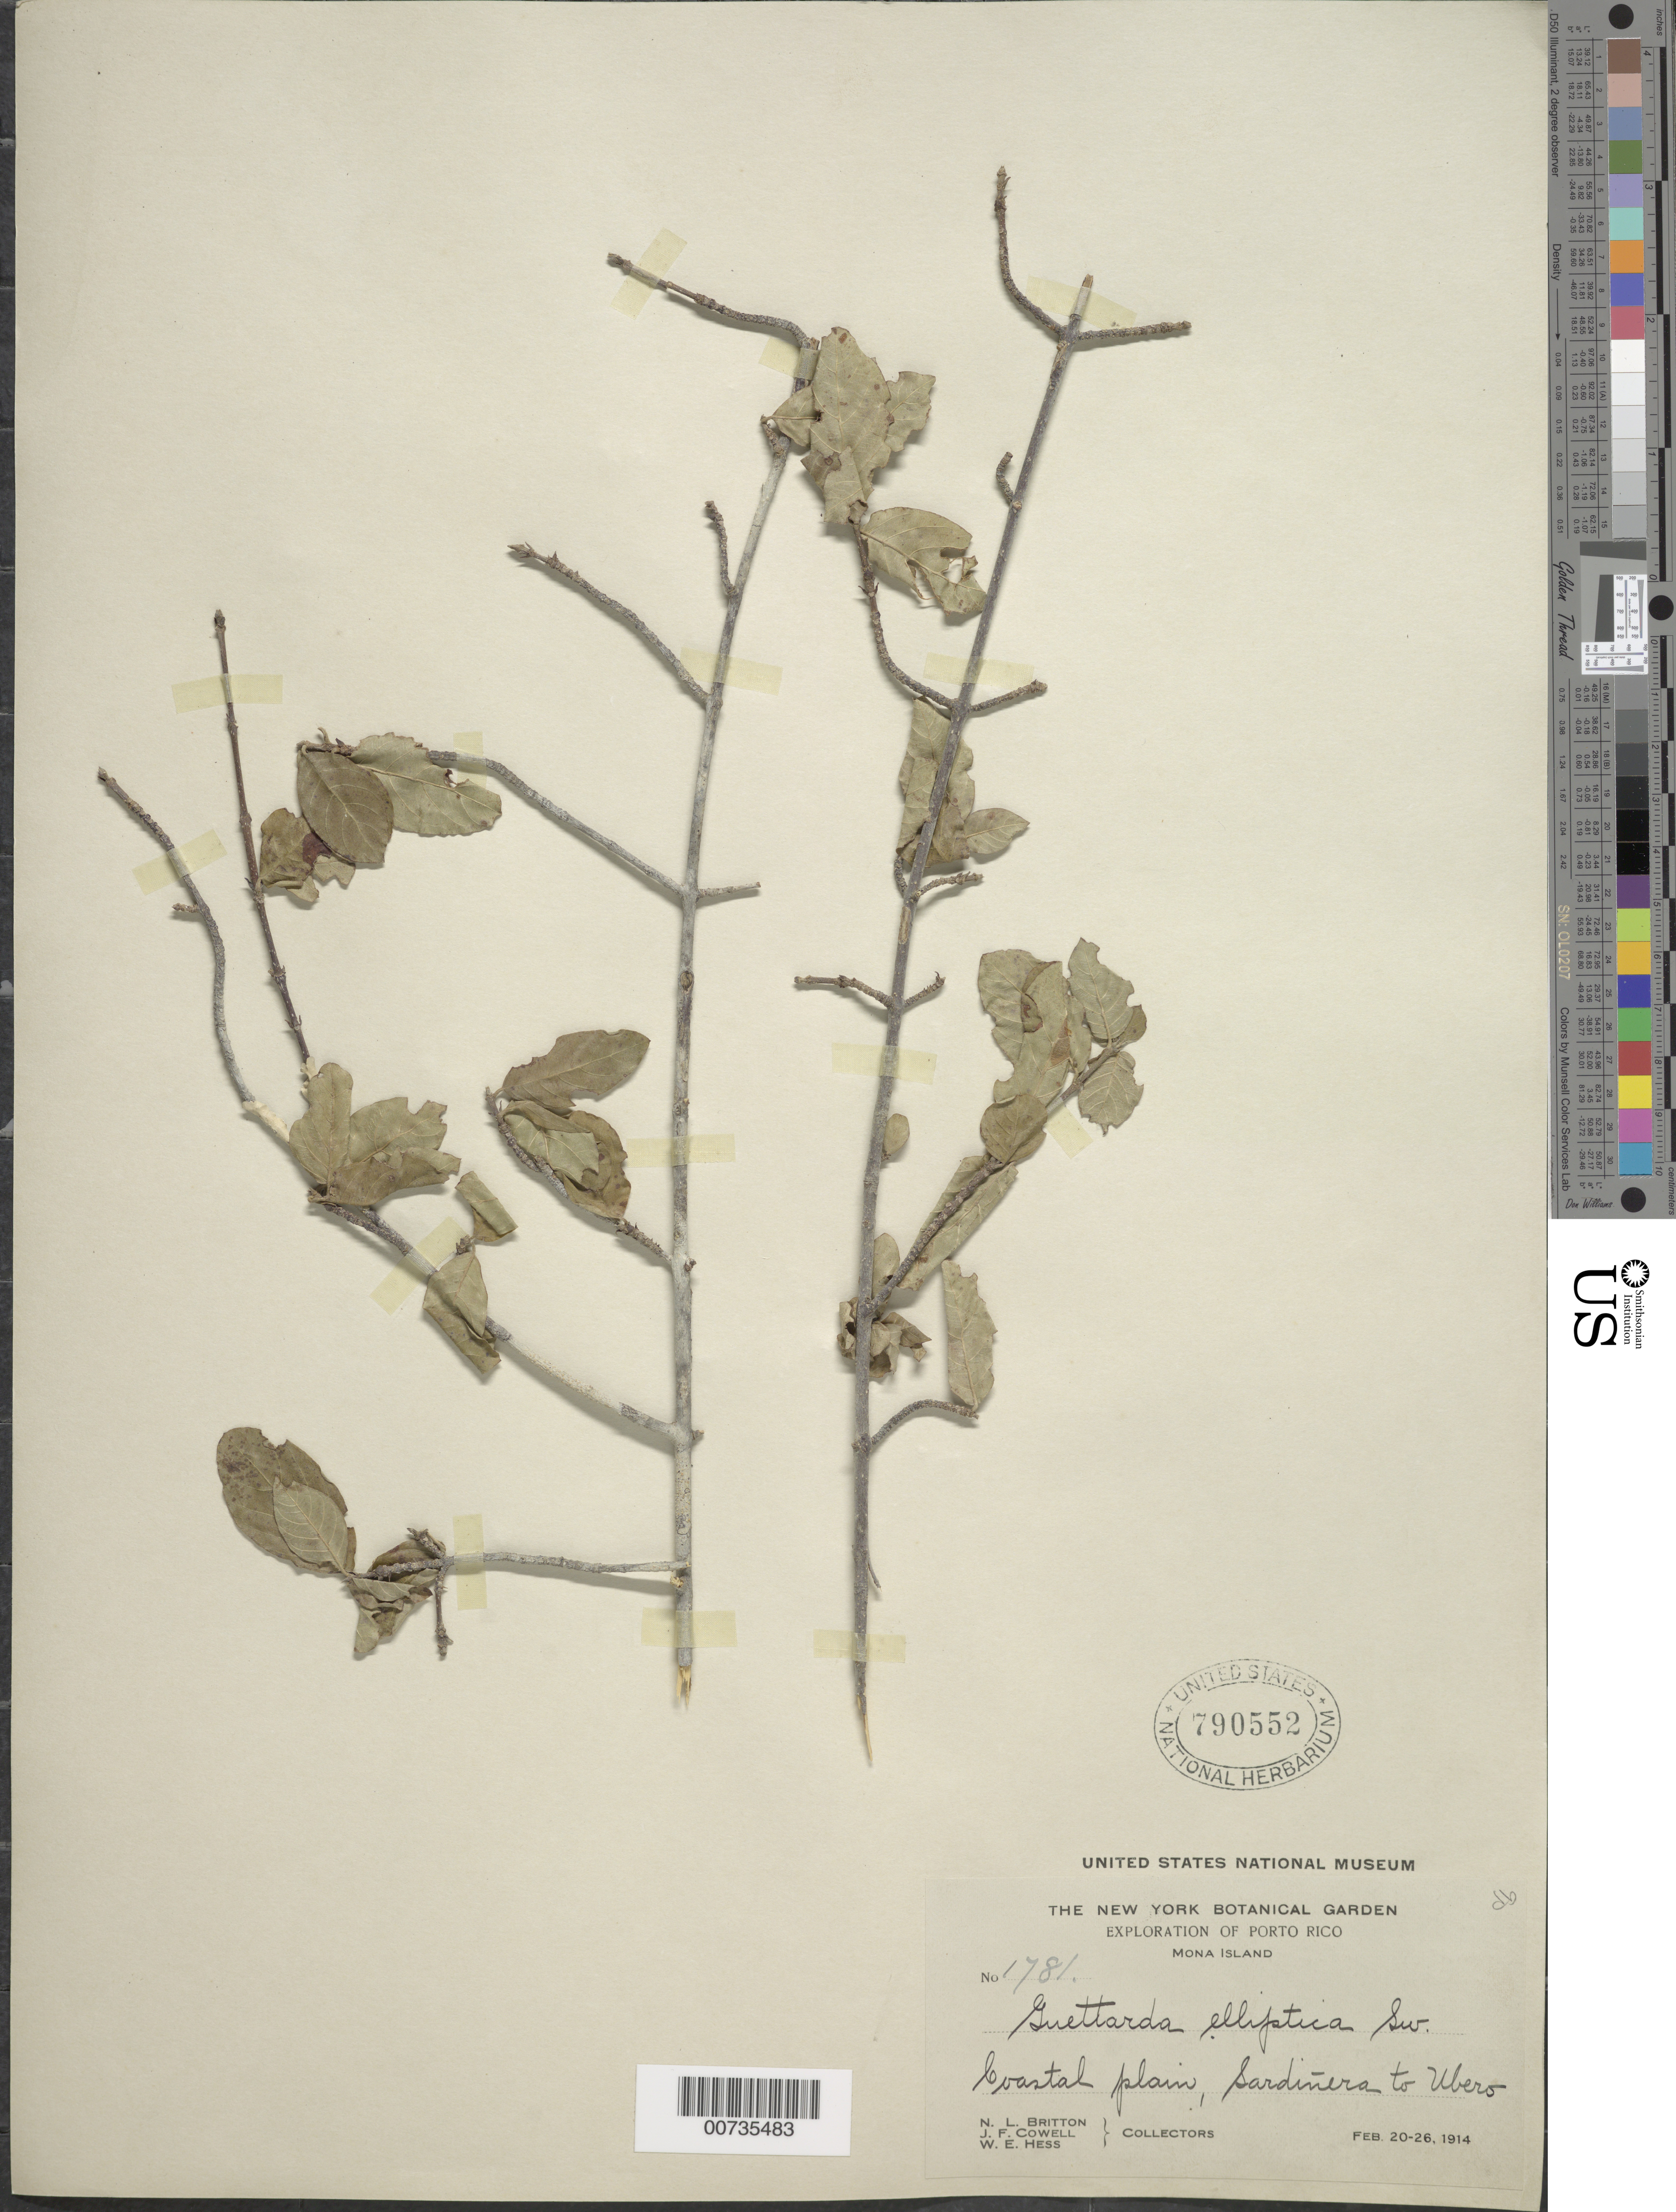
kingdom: Plantae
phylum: Tracheophyta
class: Magnoliopsida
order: Gentianales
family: Rubiaceae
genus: Guettarda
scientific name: Guettarda elliptica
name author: Sw.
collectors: N. Britton, J. F. Cowell & W. Hess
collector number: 1781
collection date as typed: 20 Feb 1914 to 26 Feb 1914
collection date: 1914-02-20/1914-02-26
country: Puerto Rico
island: Mona Island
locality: Sardiñera to Ubero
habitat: Coastal plain.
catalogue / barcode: US 790552